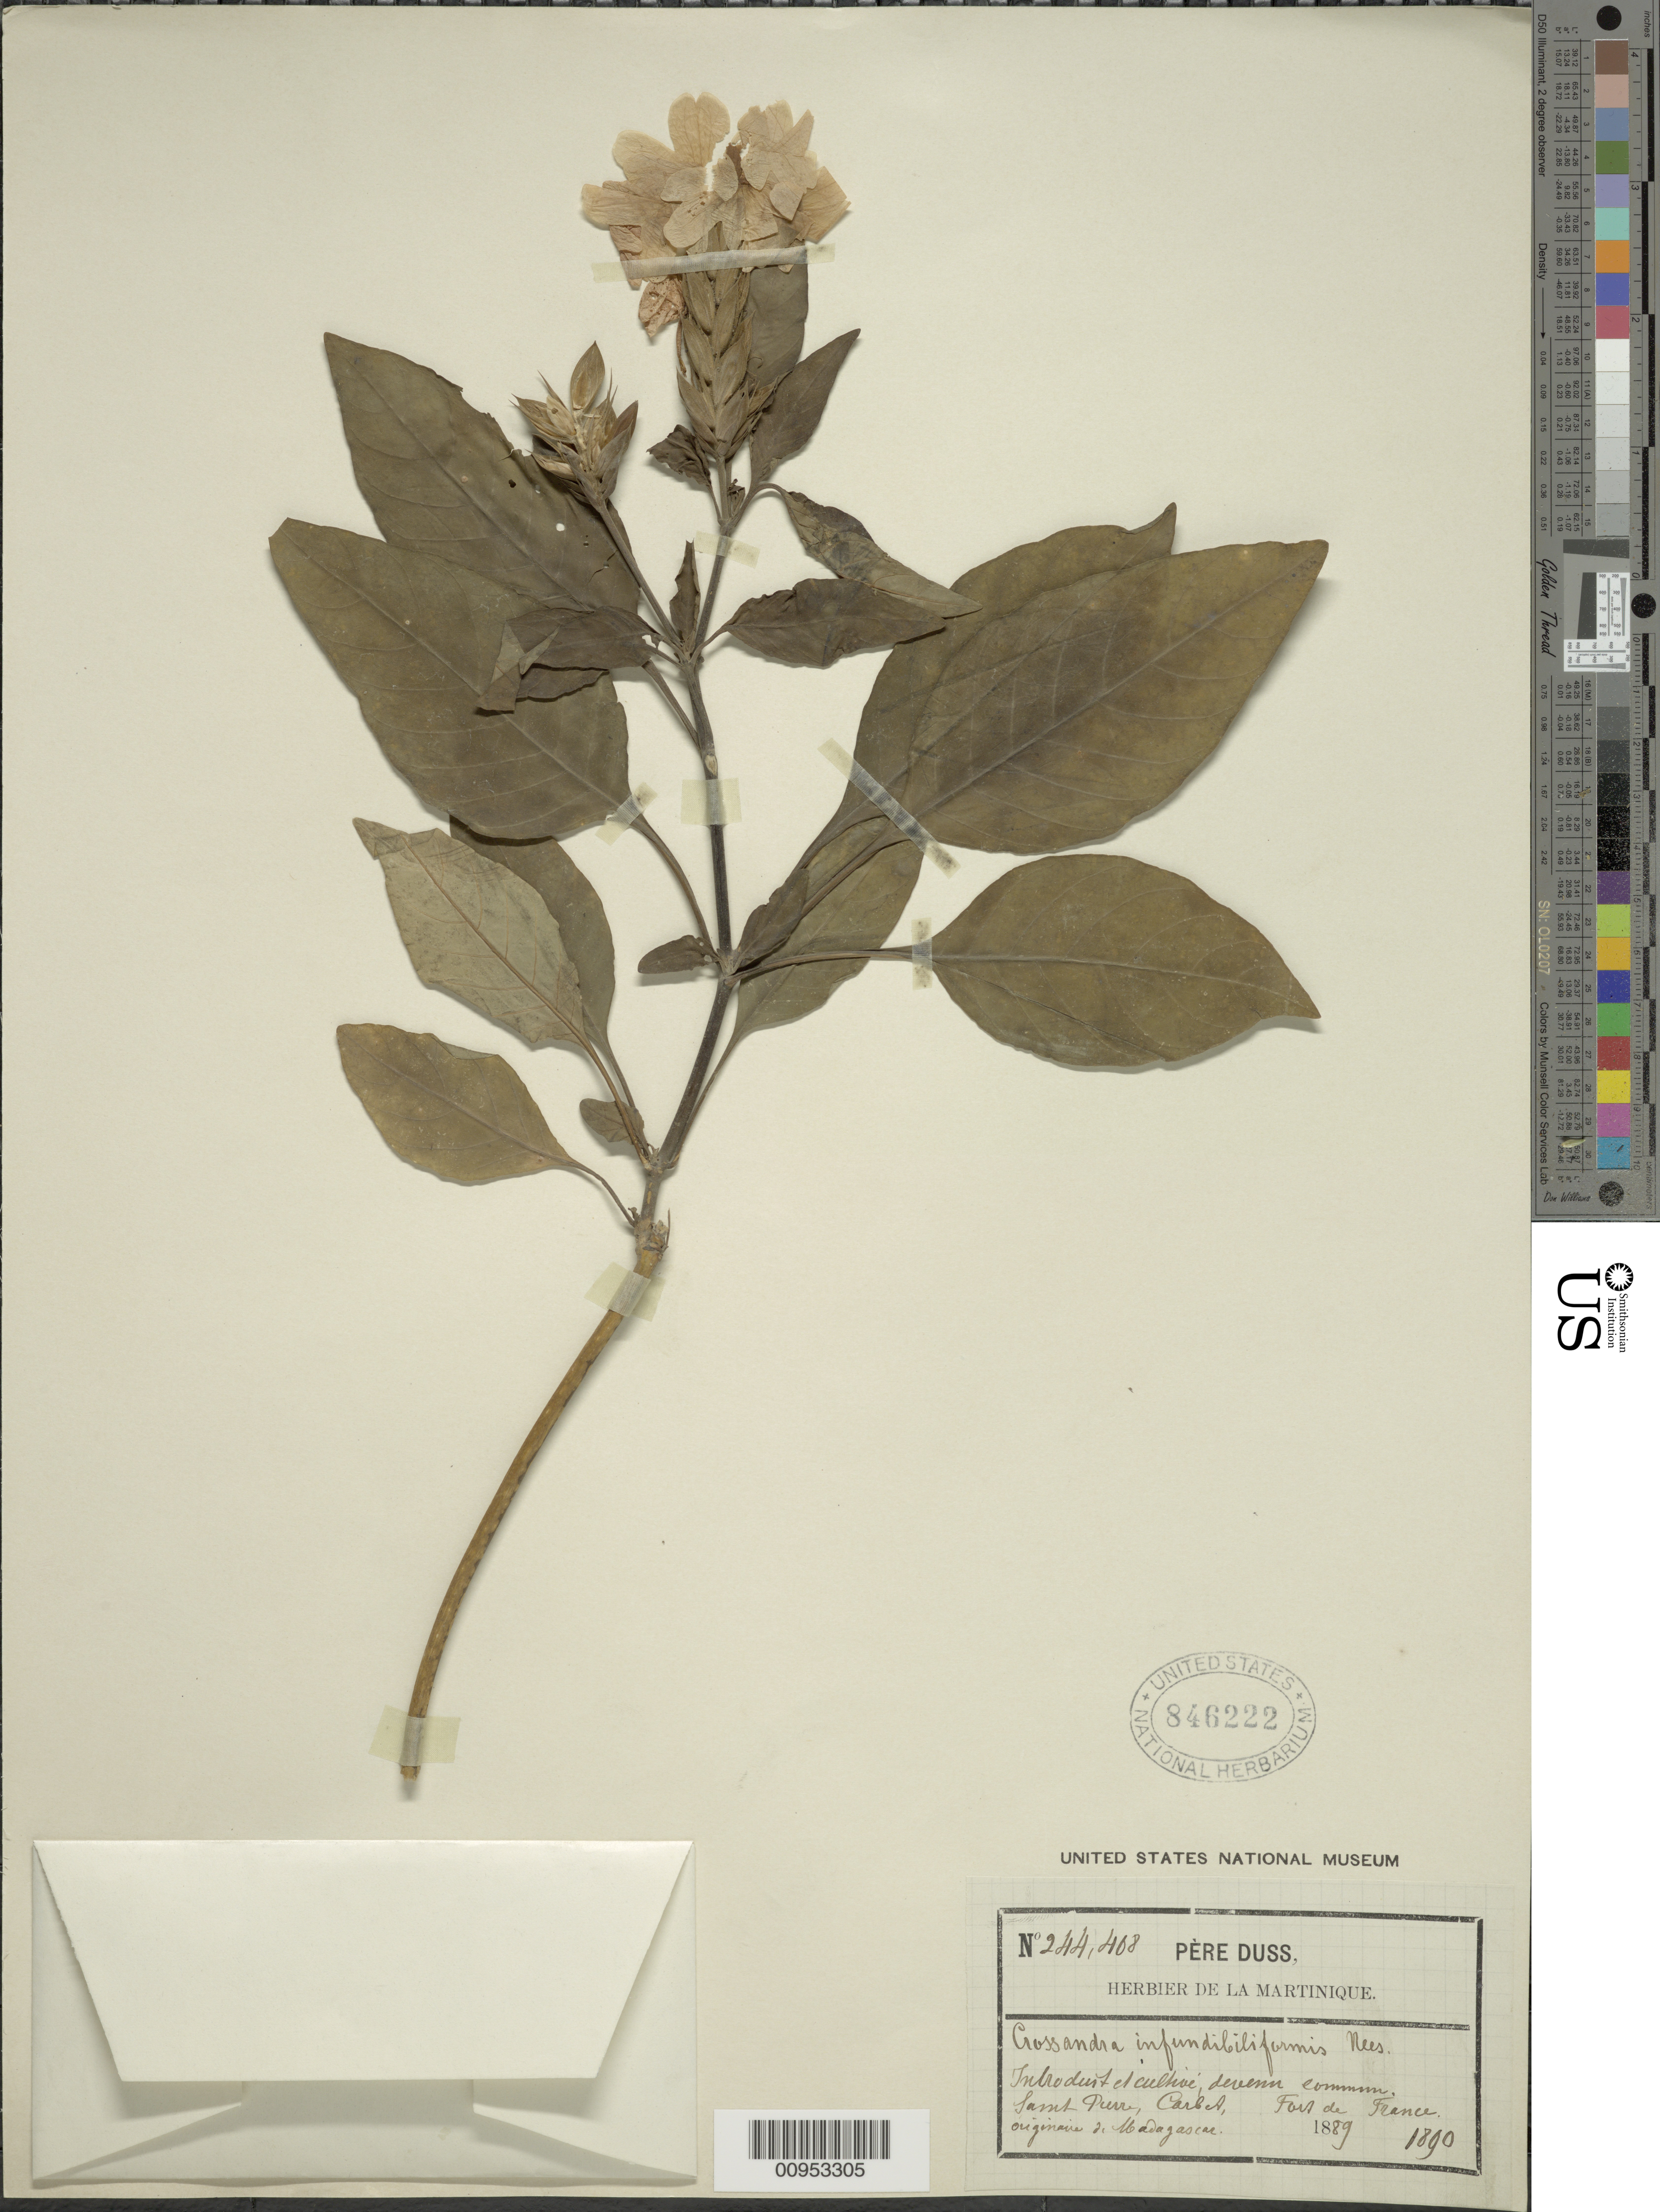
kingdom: Plantae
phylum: Tracheophyta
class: Magnoliopsida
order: Lamiales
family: Acanthaceae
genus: Crossandra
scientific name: Crossandra infundibuliformis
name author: (L.) Nees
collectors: Père Duss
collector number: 244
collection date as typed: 1889 to -- --- 1890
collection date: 1889/1890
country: Martinique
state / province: Fort-de-France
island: Martinique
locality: Saint Pierre, Carbet, Fort de France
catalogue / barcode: US 846222